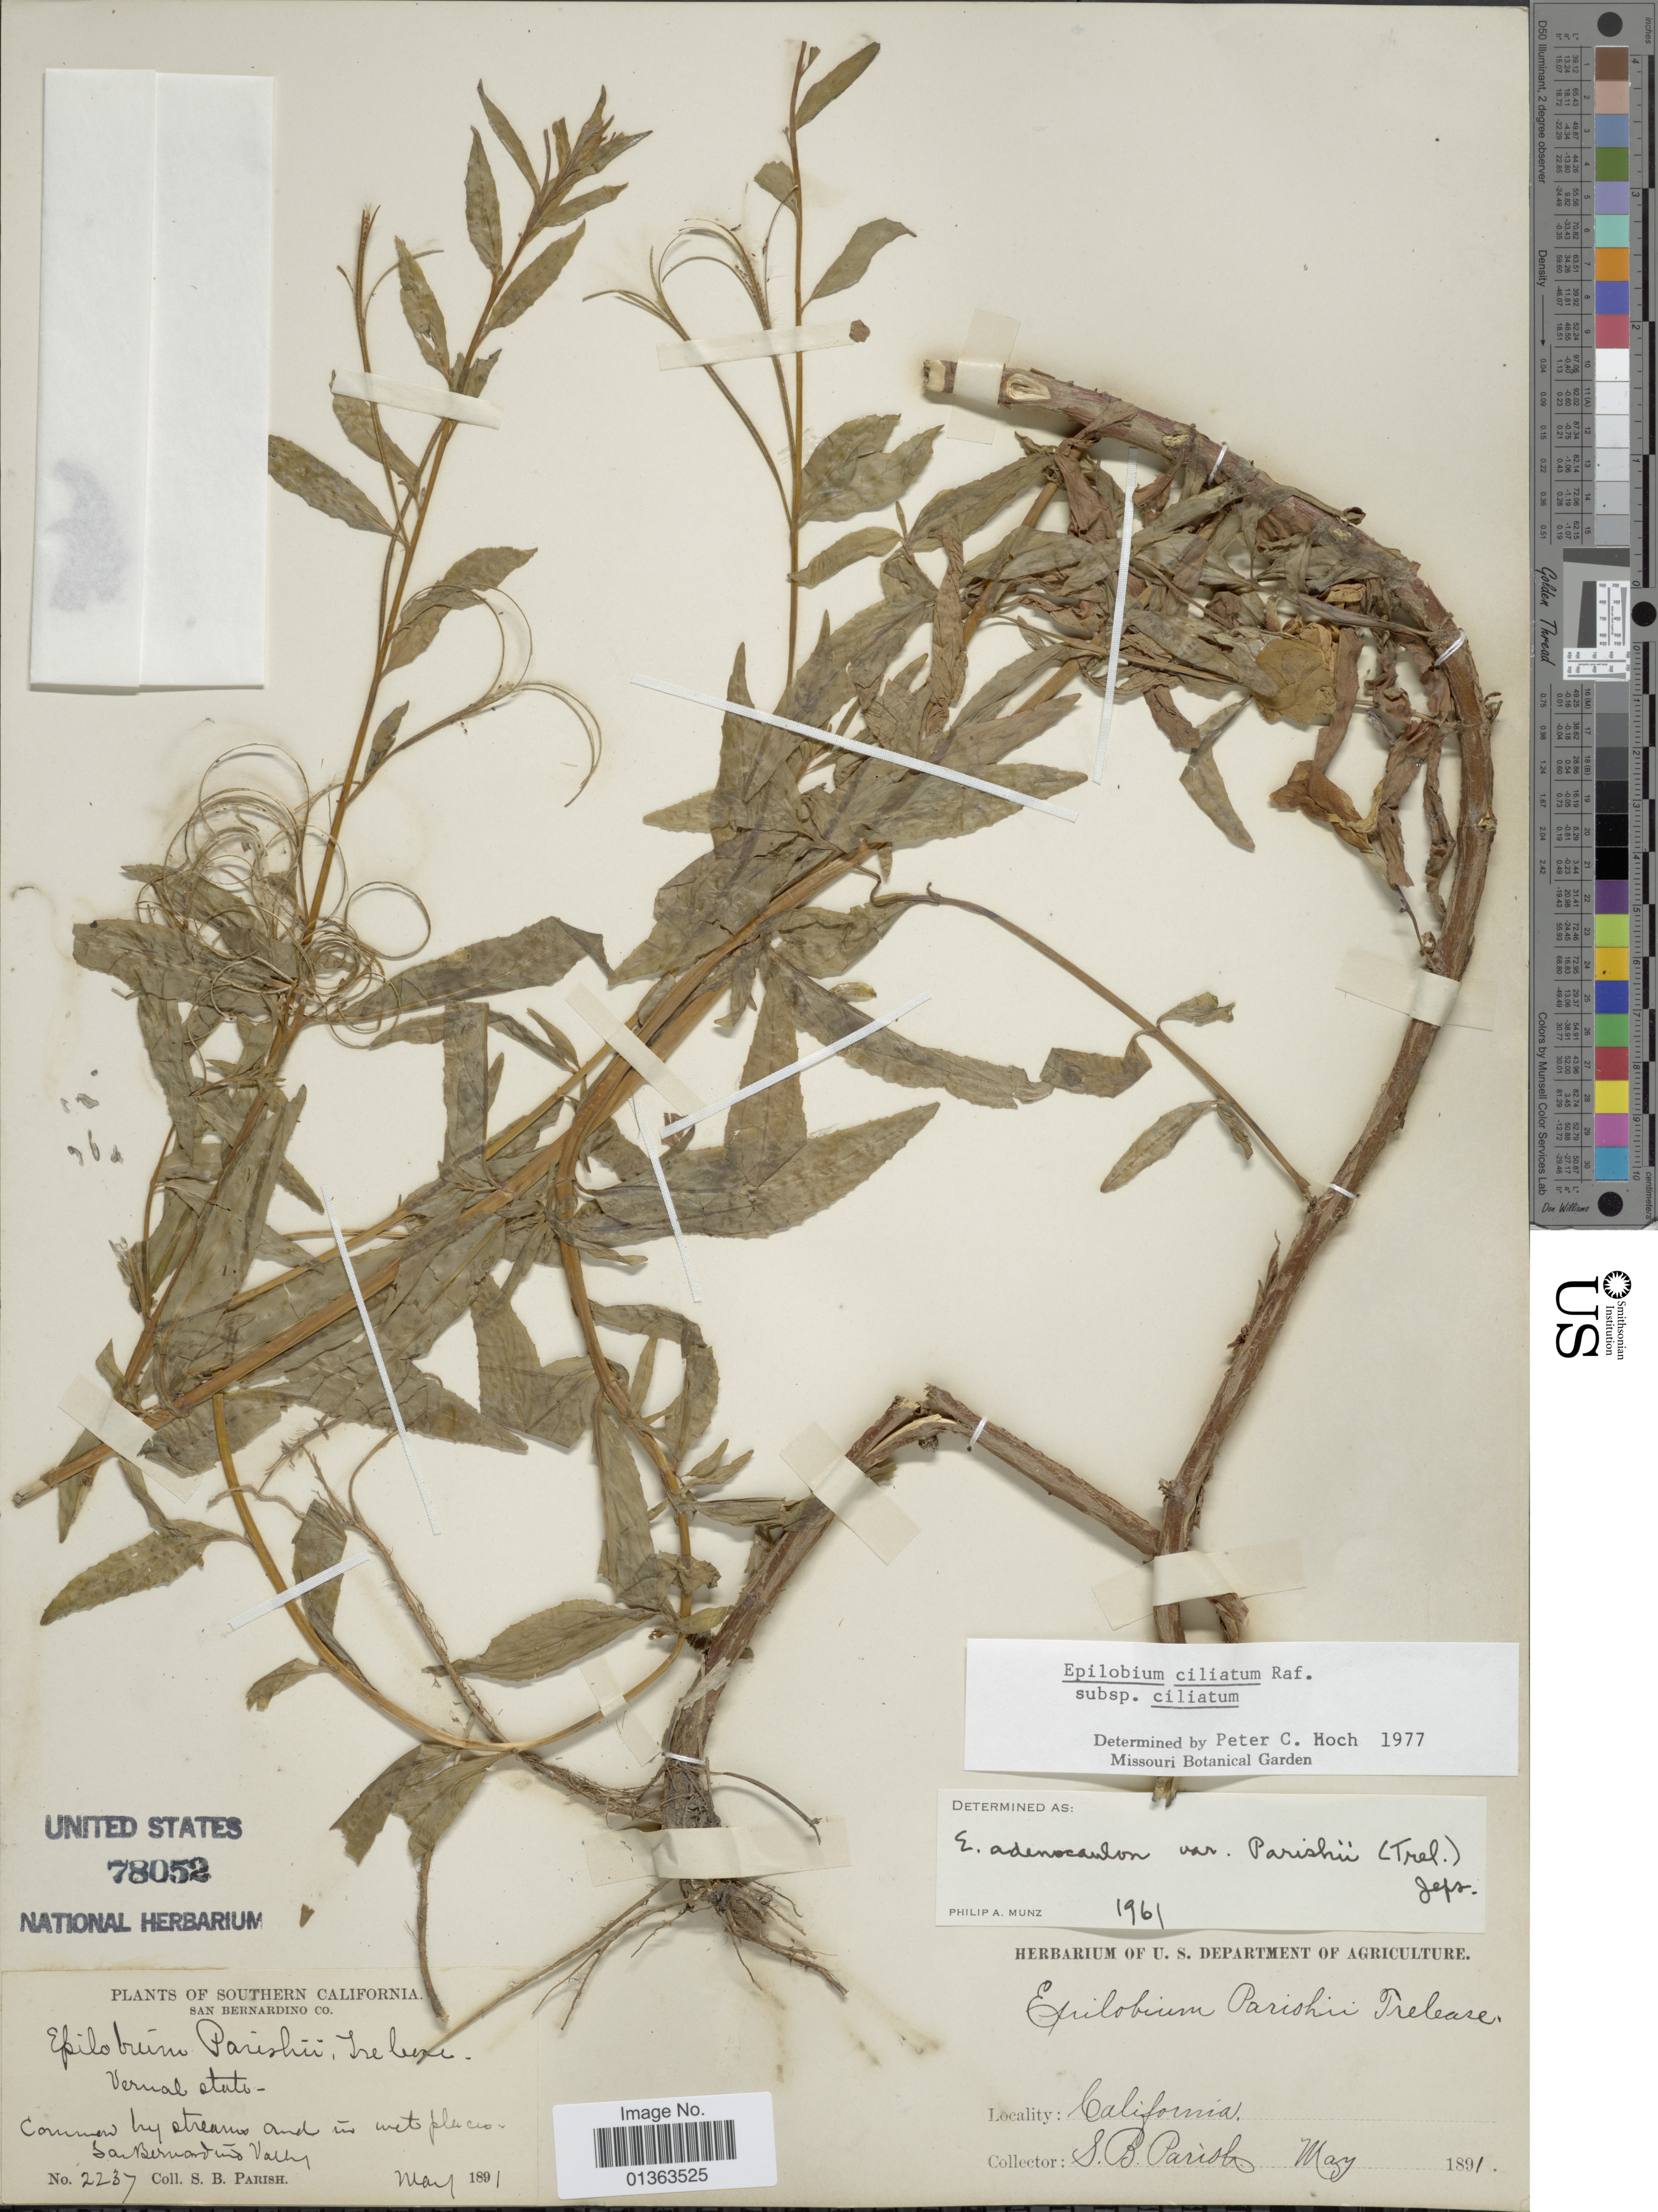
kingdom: Plantae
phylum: Tracheophyta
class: Magnoliopsida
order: Myrtales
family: Onagraceae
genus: Epilobium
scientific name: Epilobium ciliatum subsp. ciliatum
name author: Raf.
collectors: S. B. Parish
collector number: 2237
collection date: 1891-05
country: United States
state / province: California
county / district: San Bernardino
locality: Southern California. San Bernardino Co. Common by stream and in wet places, San Bernardino Valley.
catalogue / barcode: US 78052